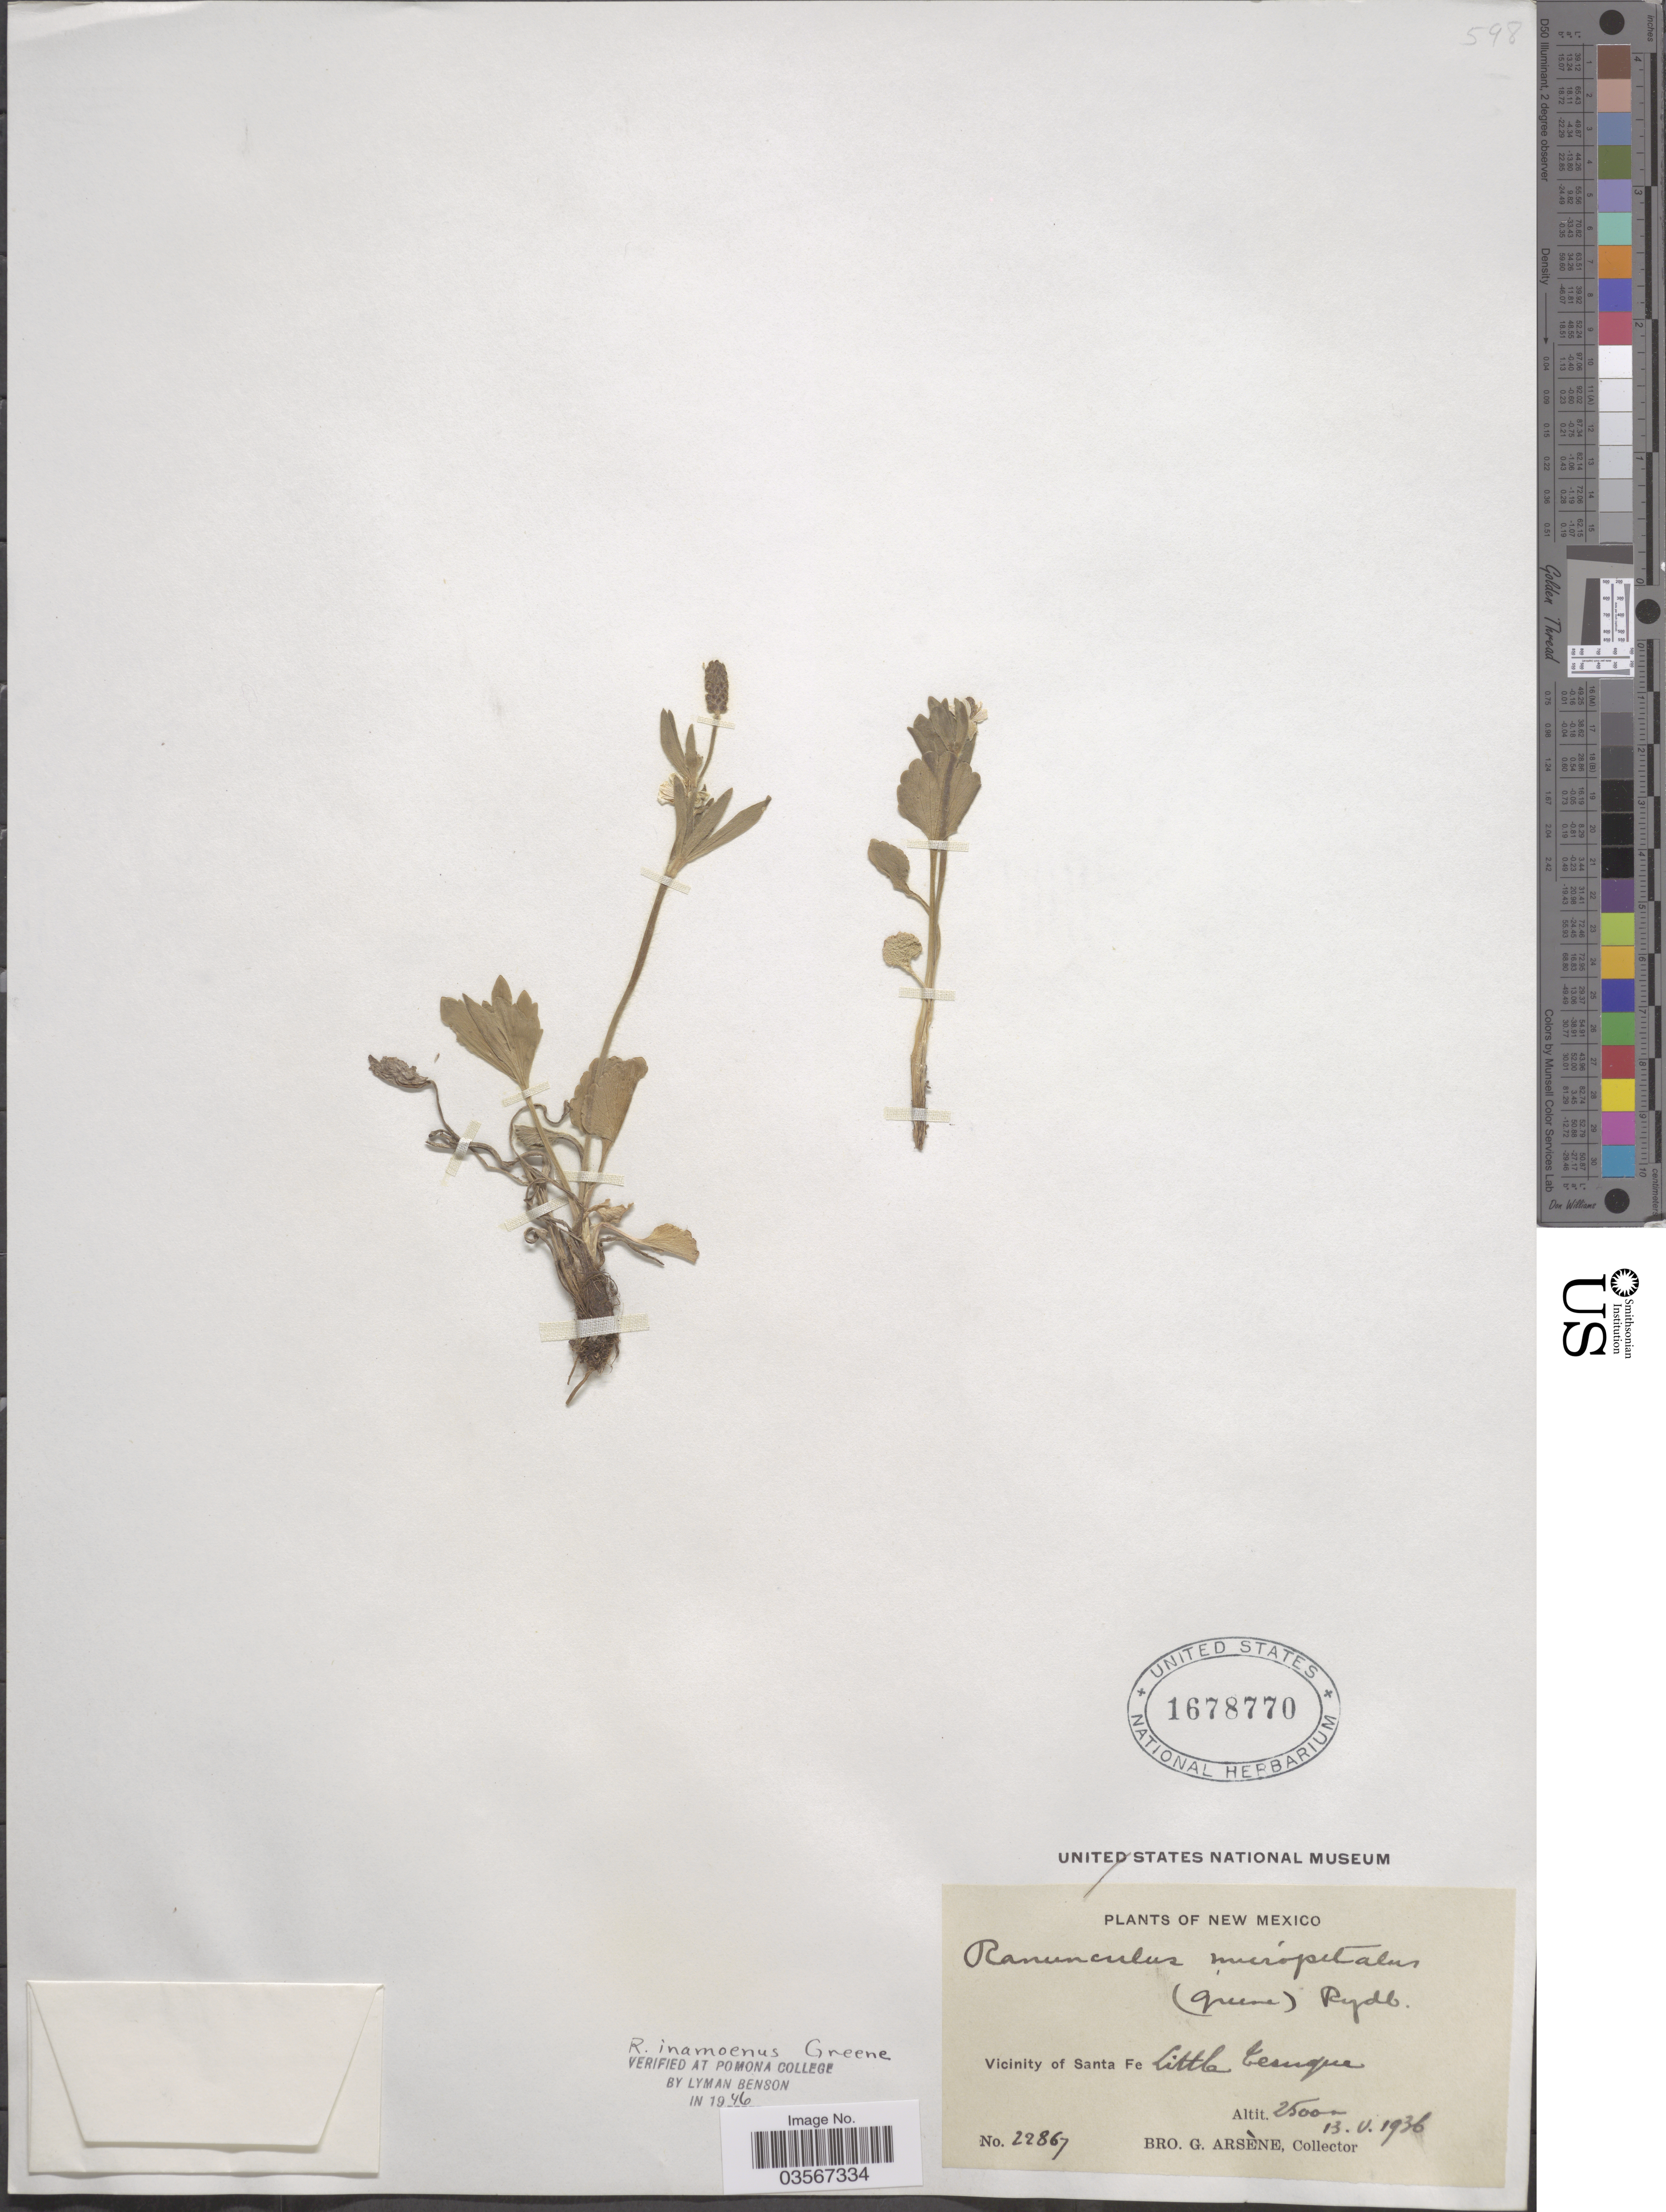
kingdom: Plantae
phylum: Tracheophyta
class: Magnoliopsida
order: Ranunculales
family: Ranunculaceae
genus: Ranunculus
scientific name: Ranunculus inamoenus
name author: Greene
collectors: Bro. G. Arsène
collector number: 22867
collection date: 1936-05-13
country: United States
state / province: New Mexico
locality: Vicinity of Santa Fe. Little Tesuque.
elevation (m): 2500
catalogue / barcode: US 1678770